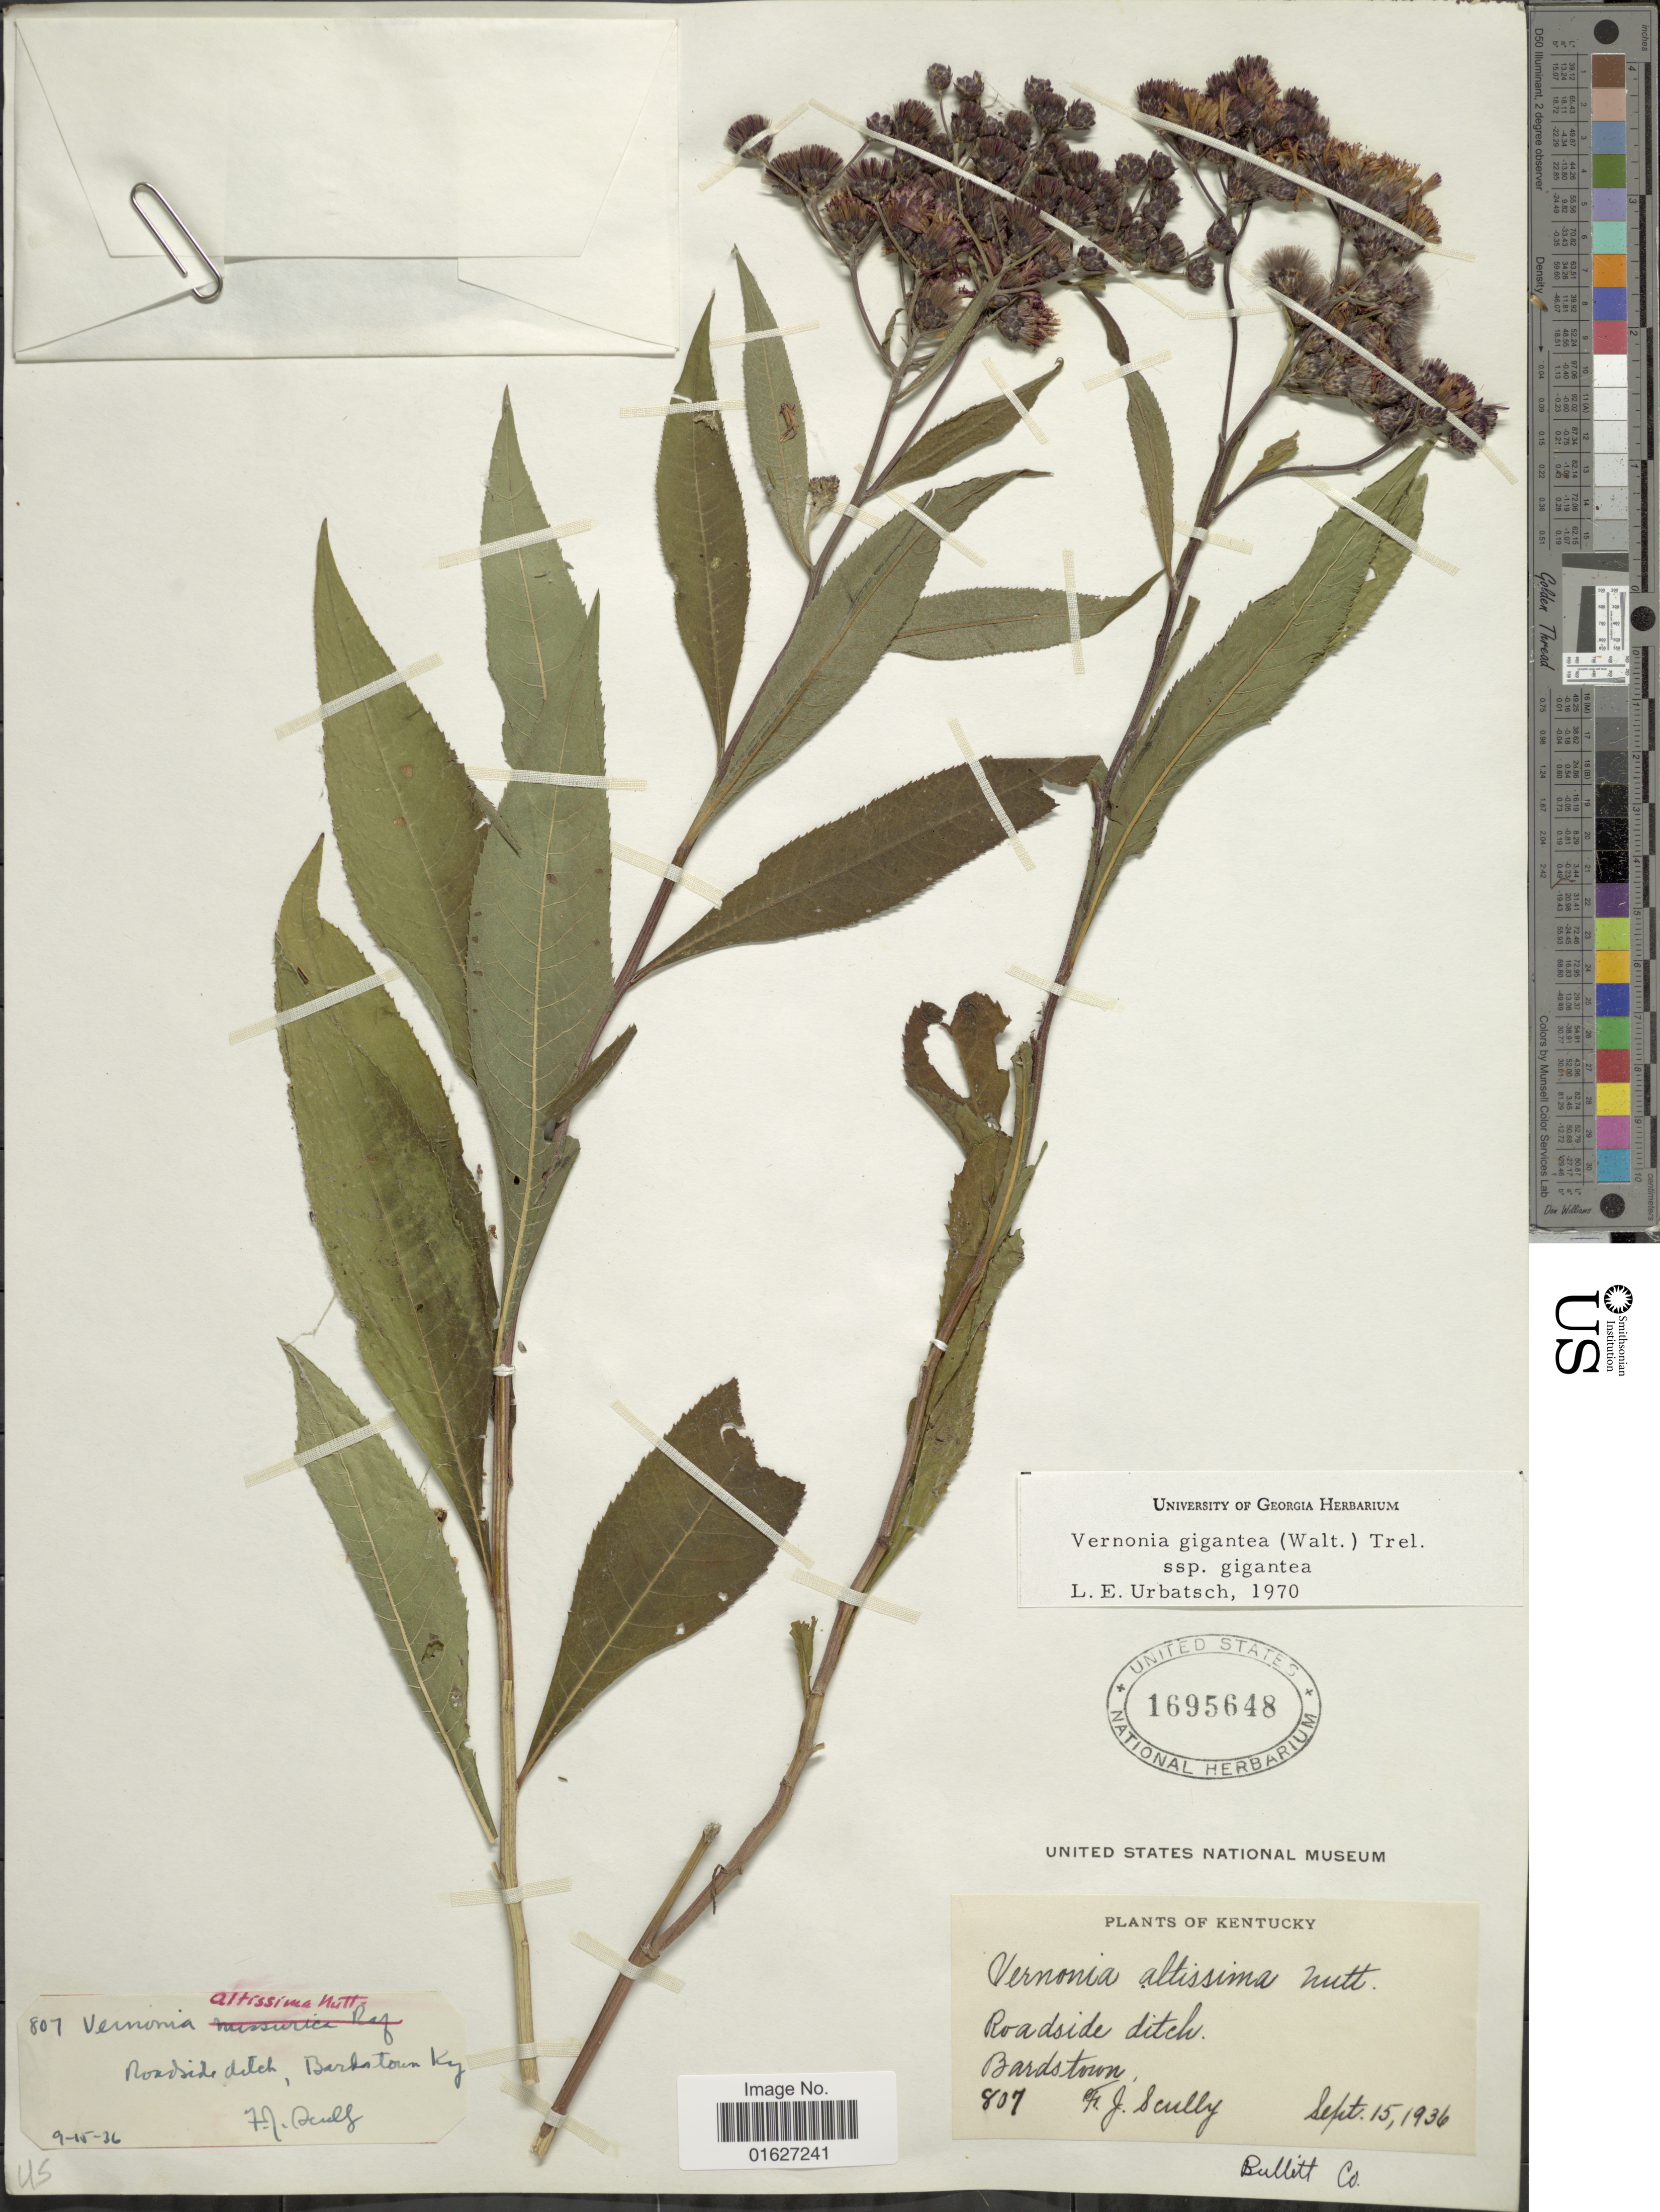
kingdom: Plantae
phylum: Tracheophyta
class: Magnoliopsida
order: Asterales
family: Asteraceae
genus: Vernonia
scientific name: Vernonia gigantea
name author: (Walter) Trel.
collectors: F. J. Scully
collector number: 807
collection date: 1936-09-15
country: United States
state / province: Kentucky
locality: Kentucky. Roadside ditch. Bardstown.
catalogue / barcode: US 1695648